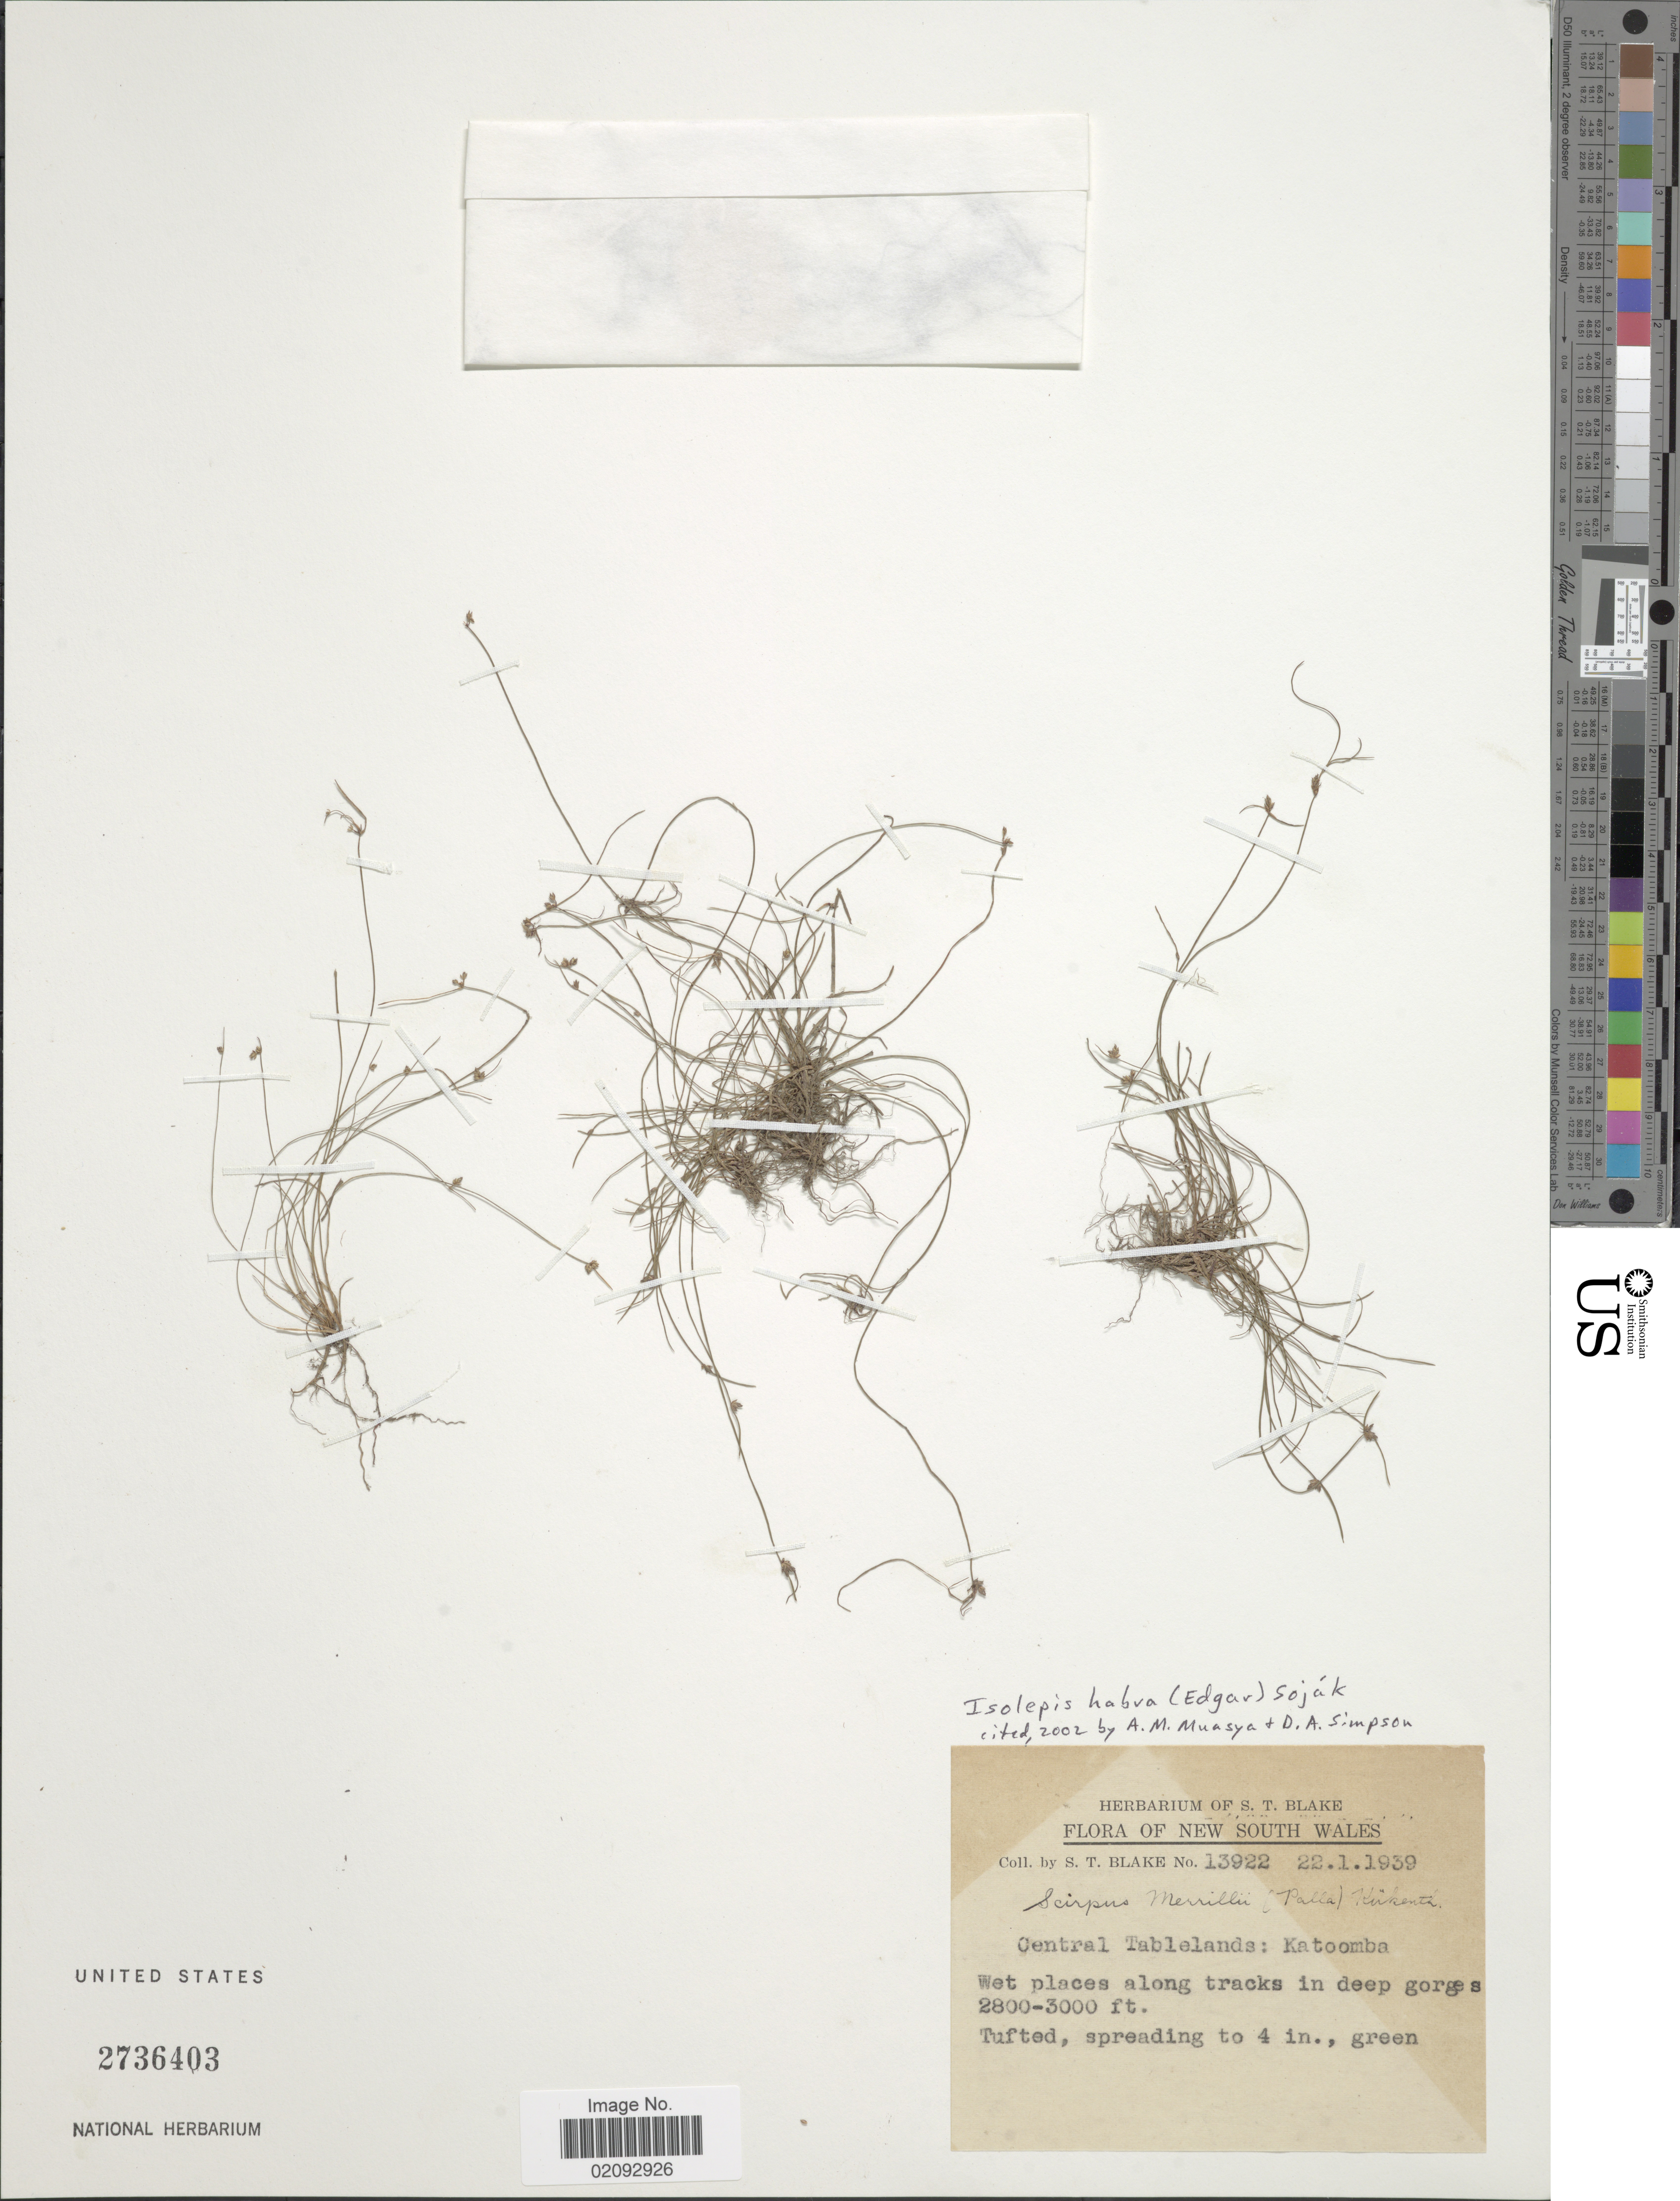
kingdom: Plantae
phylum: Tracheophyta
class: Liliopsida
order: Poales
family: Cyperaceae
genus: Isolepis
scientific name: Isolepis habra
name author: (Edgar) Soják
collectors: S. T. Blake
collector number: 13922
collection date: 1939-01-22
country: Australia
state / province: New South Wales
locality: Central Tablelands: Katoomba, Wet places along tracks in deep gorges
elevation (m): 853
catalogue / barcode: US 2736403